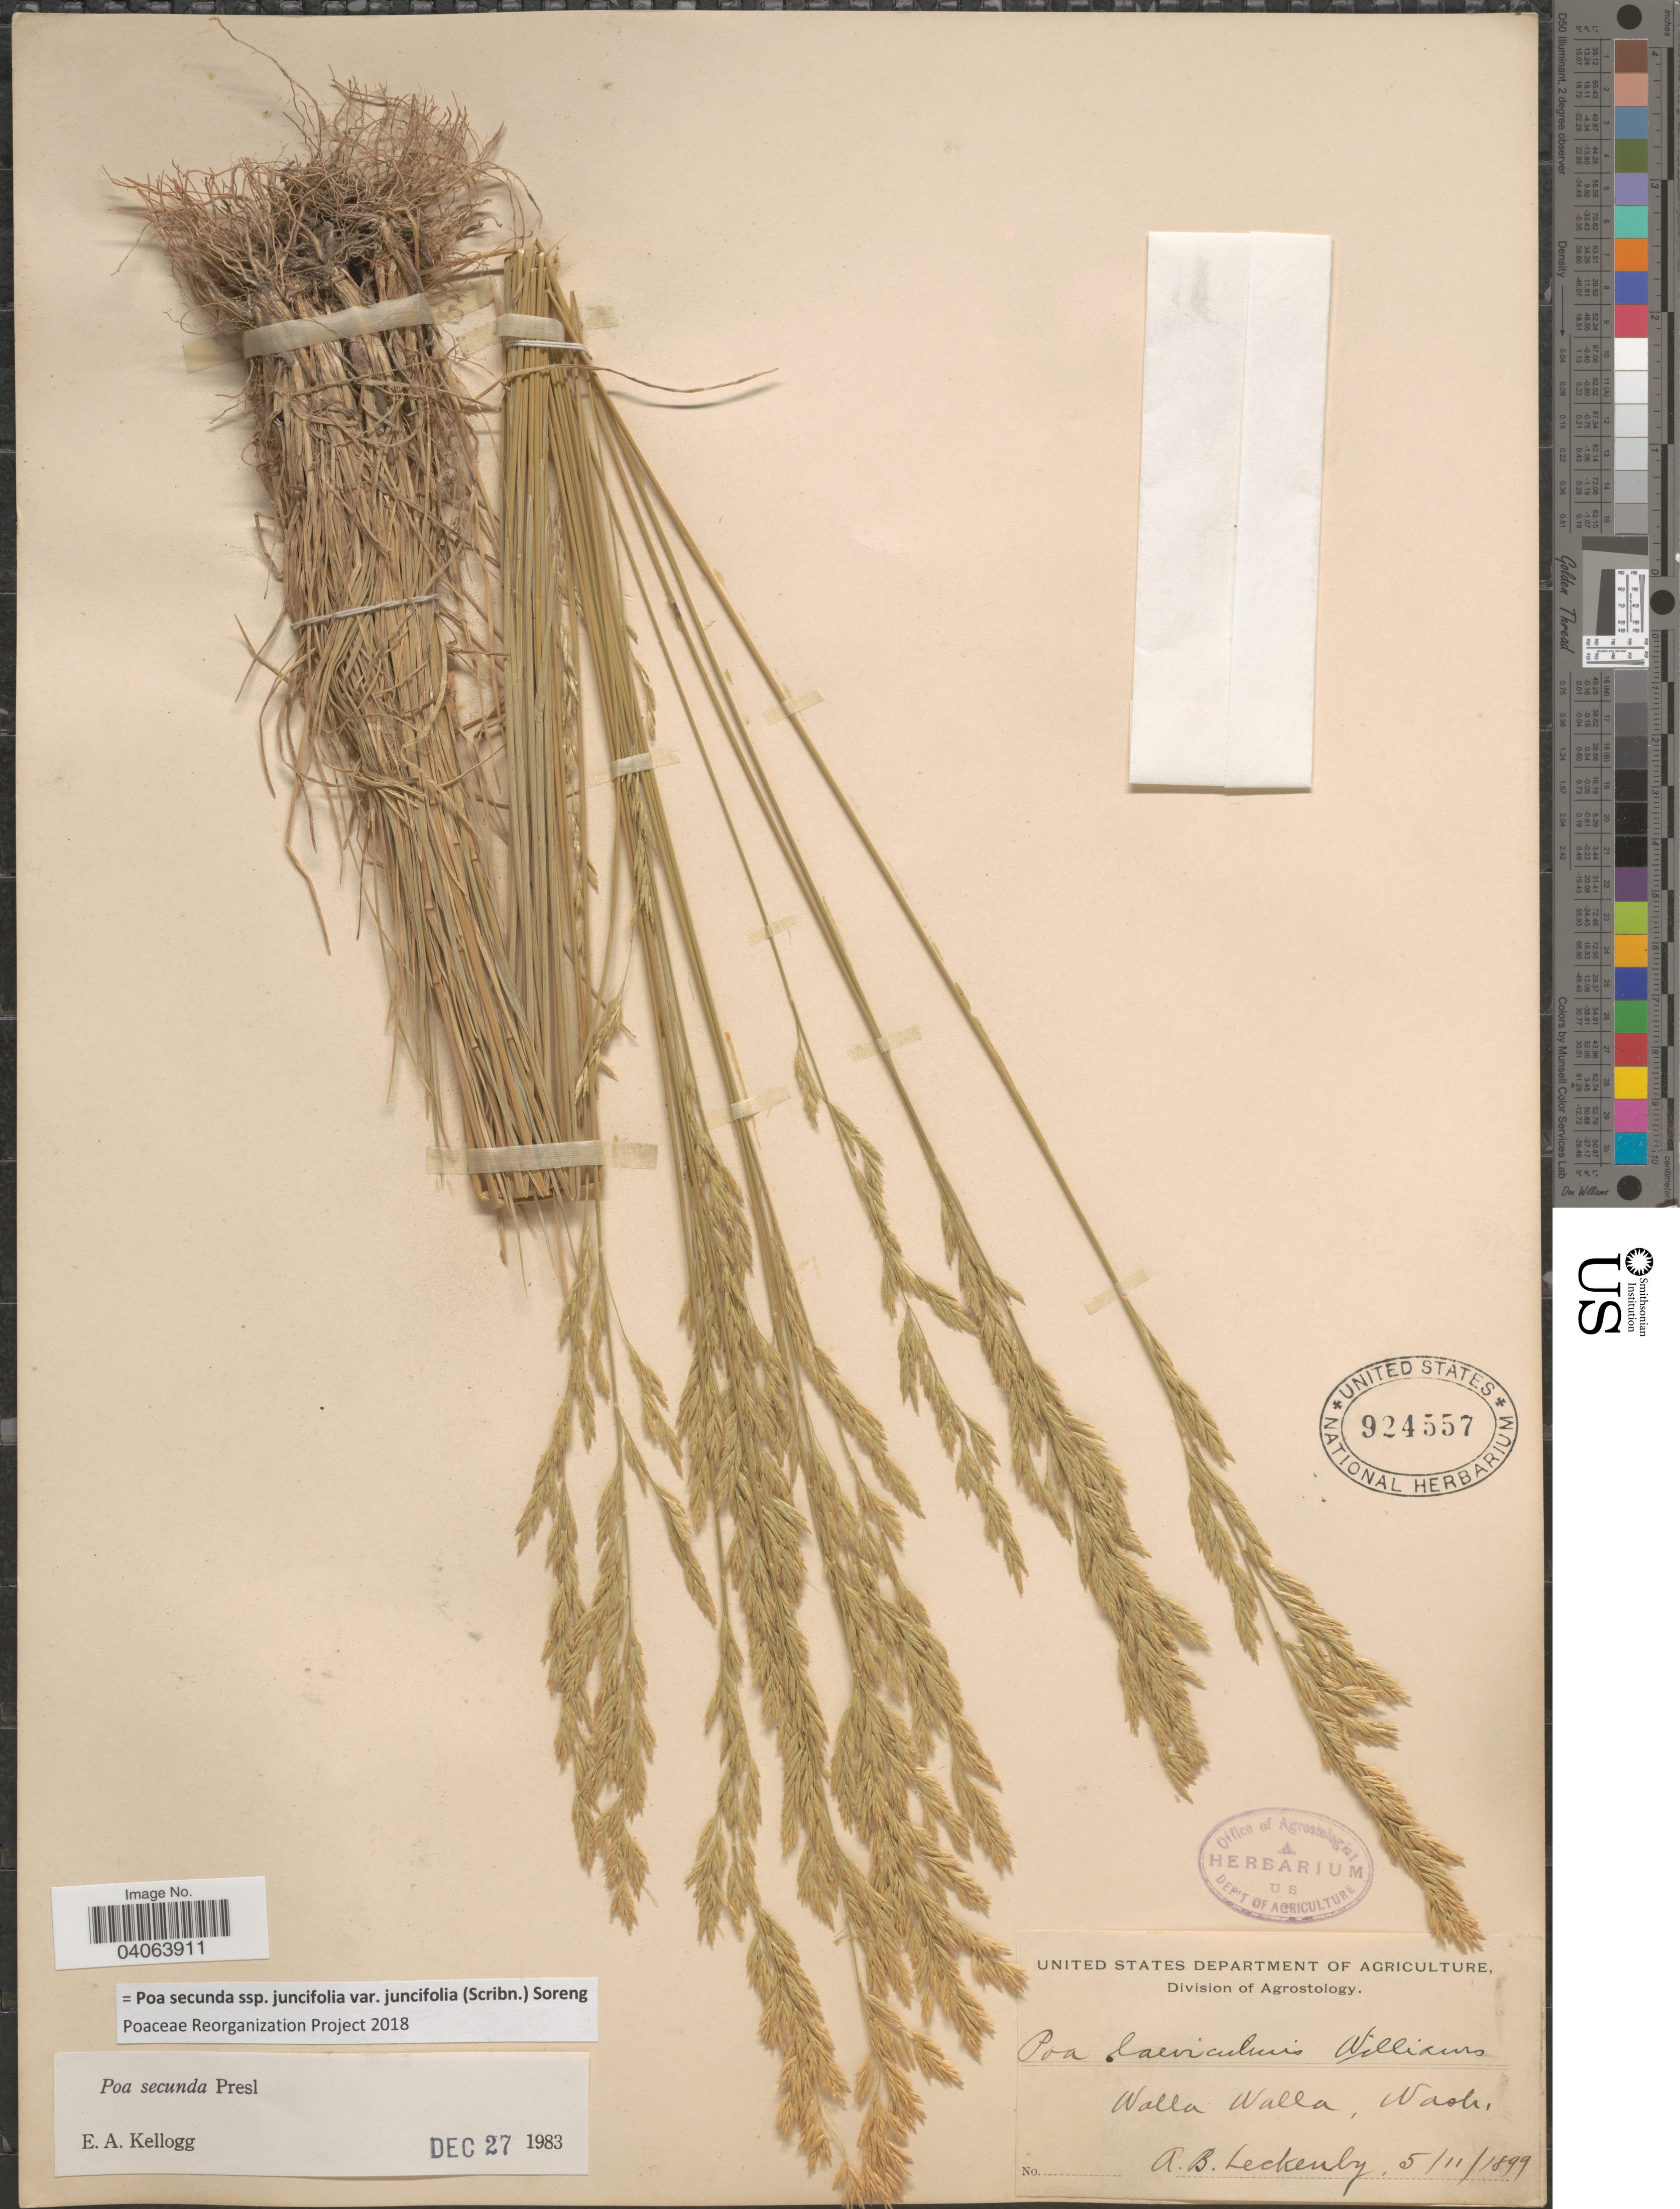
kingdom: Plantae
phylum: Tracheophyta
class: Liliopsida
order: Poales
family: Poaceae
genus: Poa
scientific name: Poa secunda subsp. juncifolia var. juncifolia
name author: (Scribn.) Soreng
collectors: A. Leckenby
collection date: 1899-05-11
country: United States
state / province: Washington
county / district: Walla Walla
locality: Walla Walla.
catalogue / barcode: US 924557